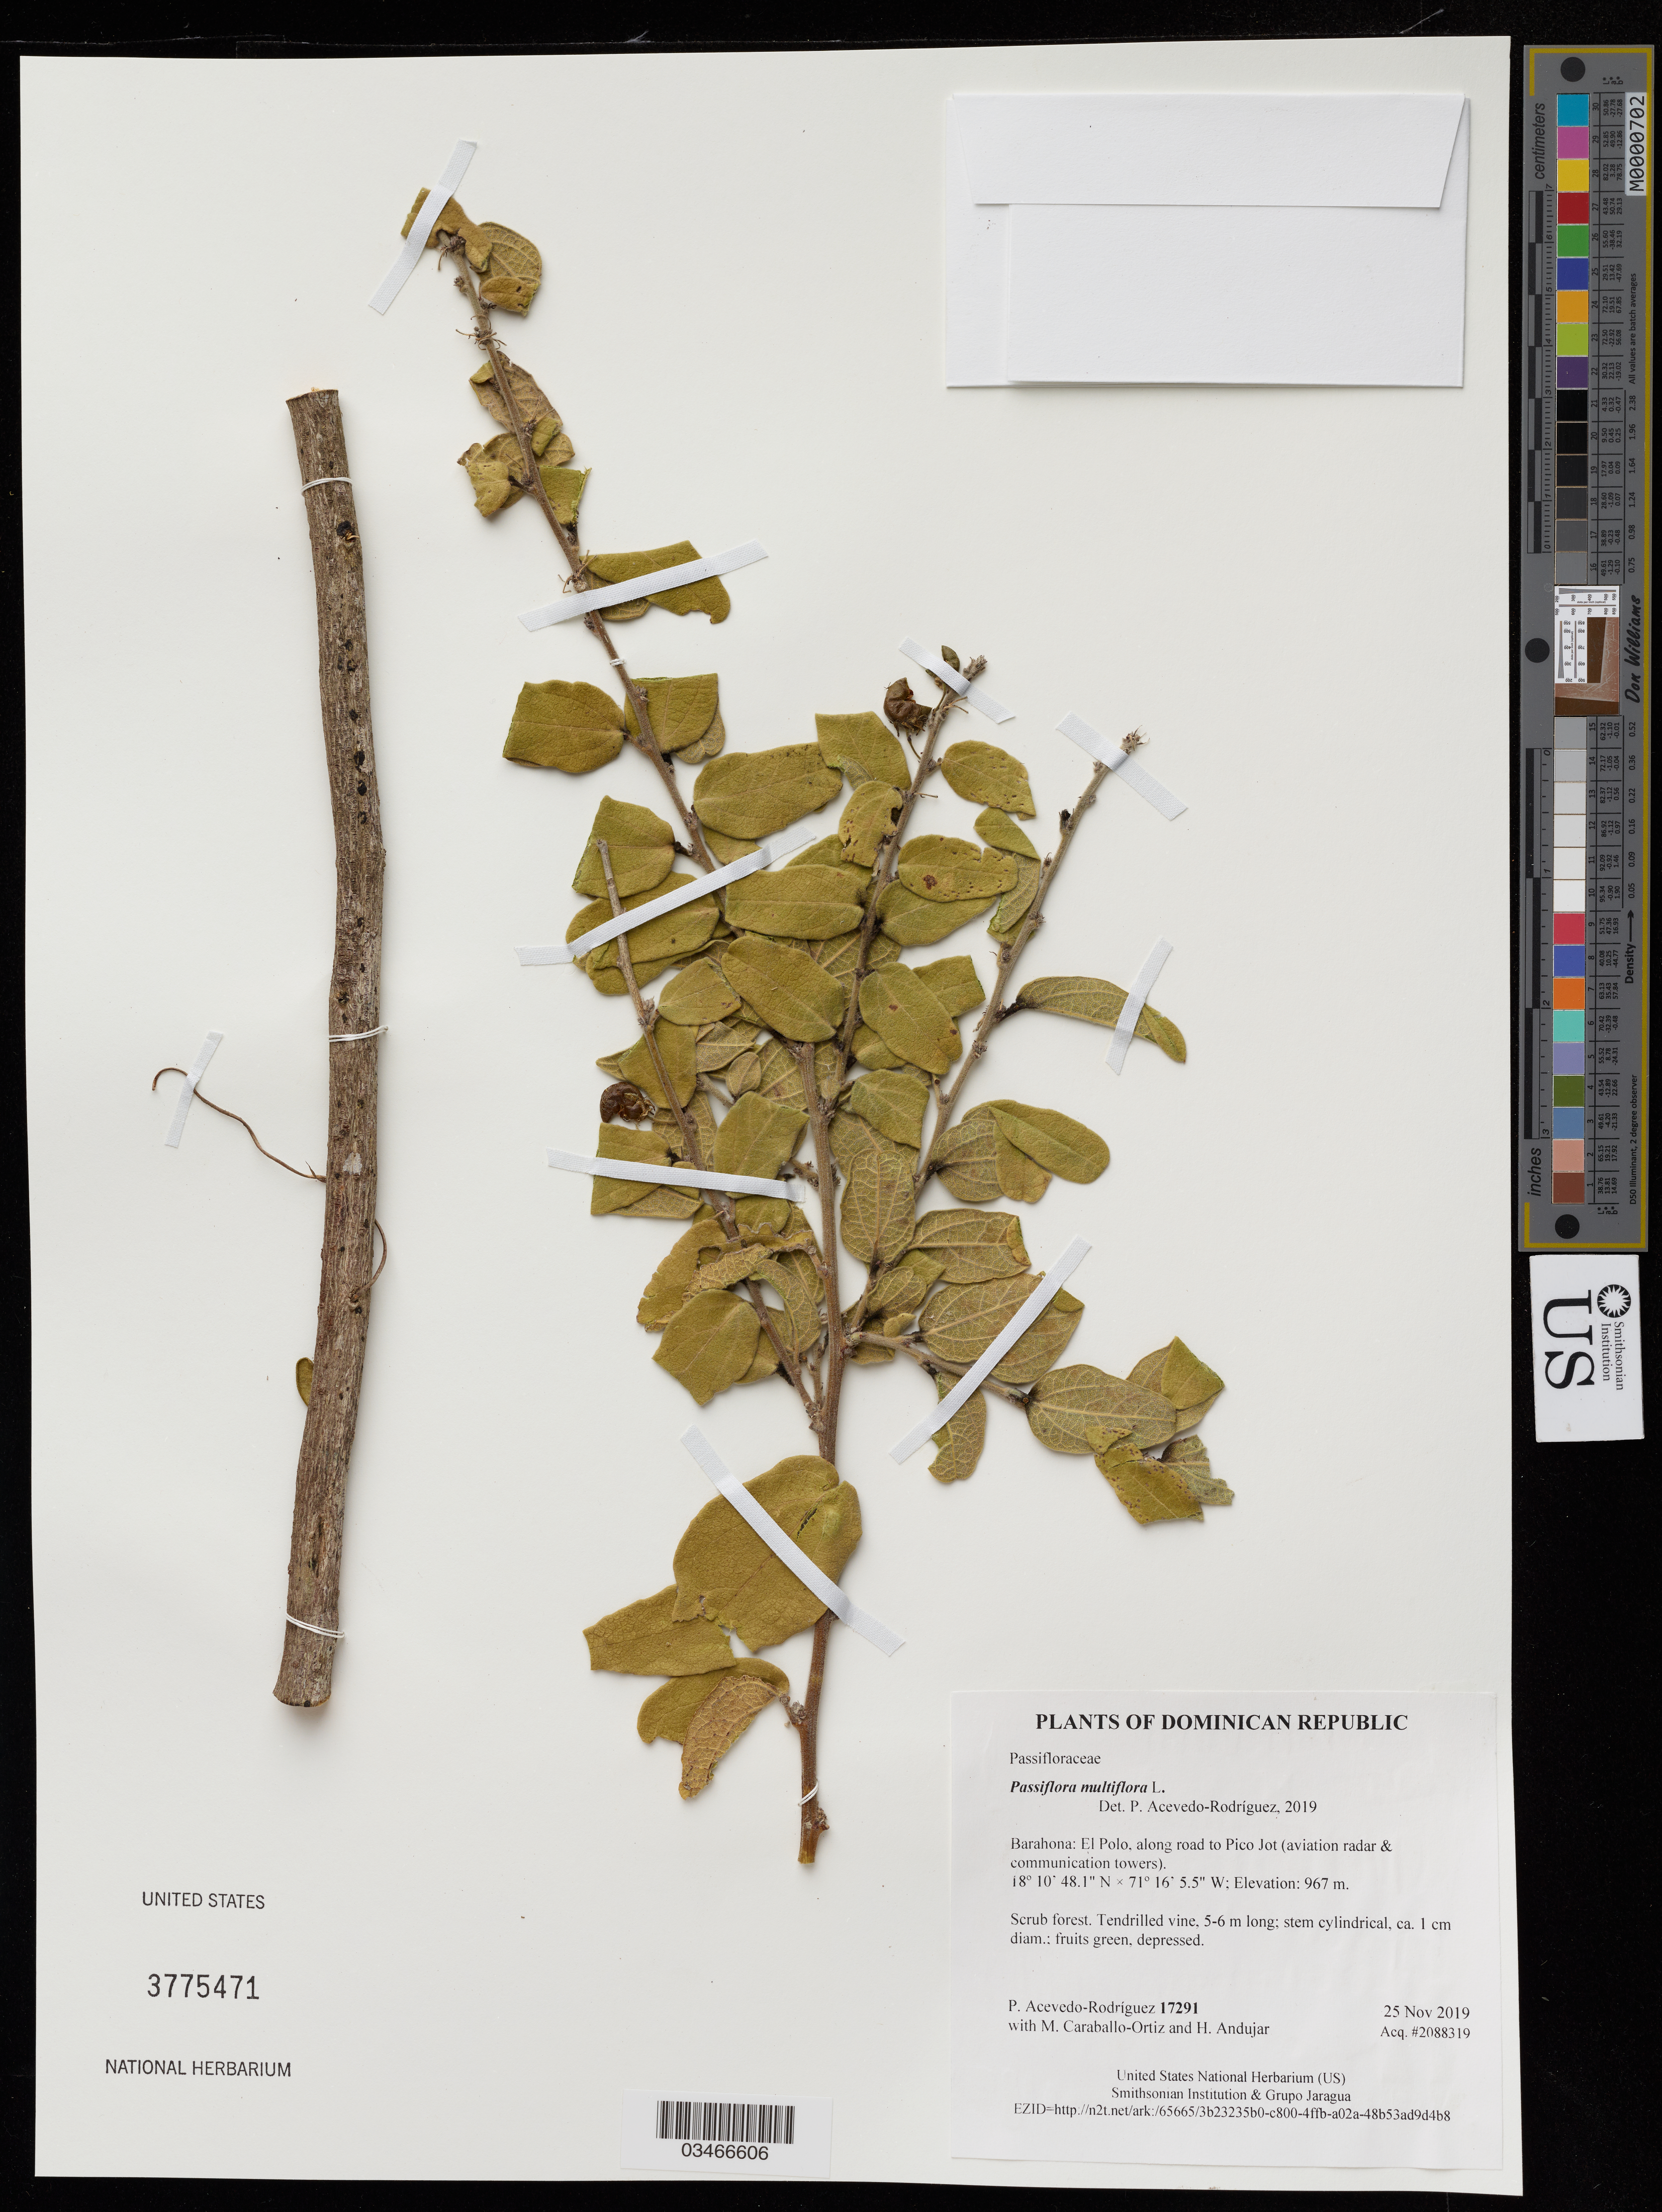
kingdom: Plantae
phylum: Tracheophyta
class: Magnoliopsida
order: Malpighiales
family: Passifloraceae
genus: Passiflora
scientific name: Passiflora multiflora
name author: L.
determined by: Acevedo-Rodriguez, P., (US), Smithsonian Institution - National Museum of Natural History (UNITED STATES)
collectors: P. Acevedo-Rodriguez, M. Caraballo-Ortiz & H. Andujar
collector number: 17291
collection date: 2019-11-25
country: Dominican Republic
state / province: Barahona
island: Hispaniola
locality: El Polo, along road to Pico Jot (aviation radar & communication towers)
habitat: Scrub forest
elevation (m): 967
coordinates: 18.18004 N, 71.26820 W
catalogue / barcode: US 3775471